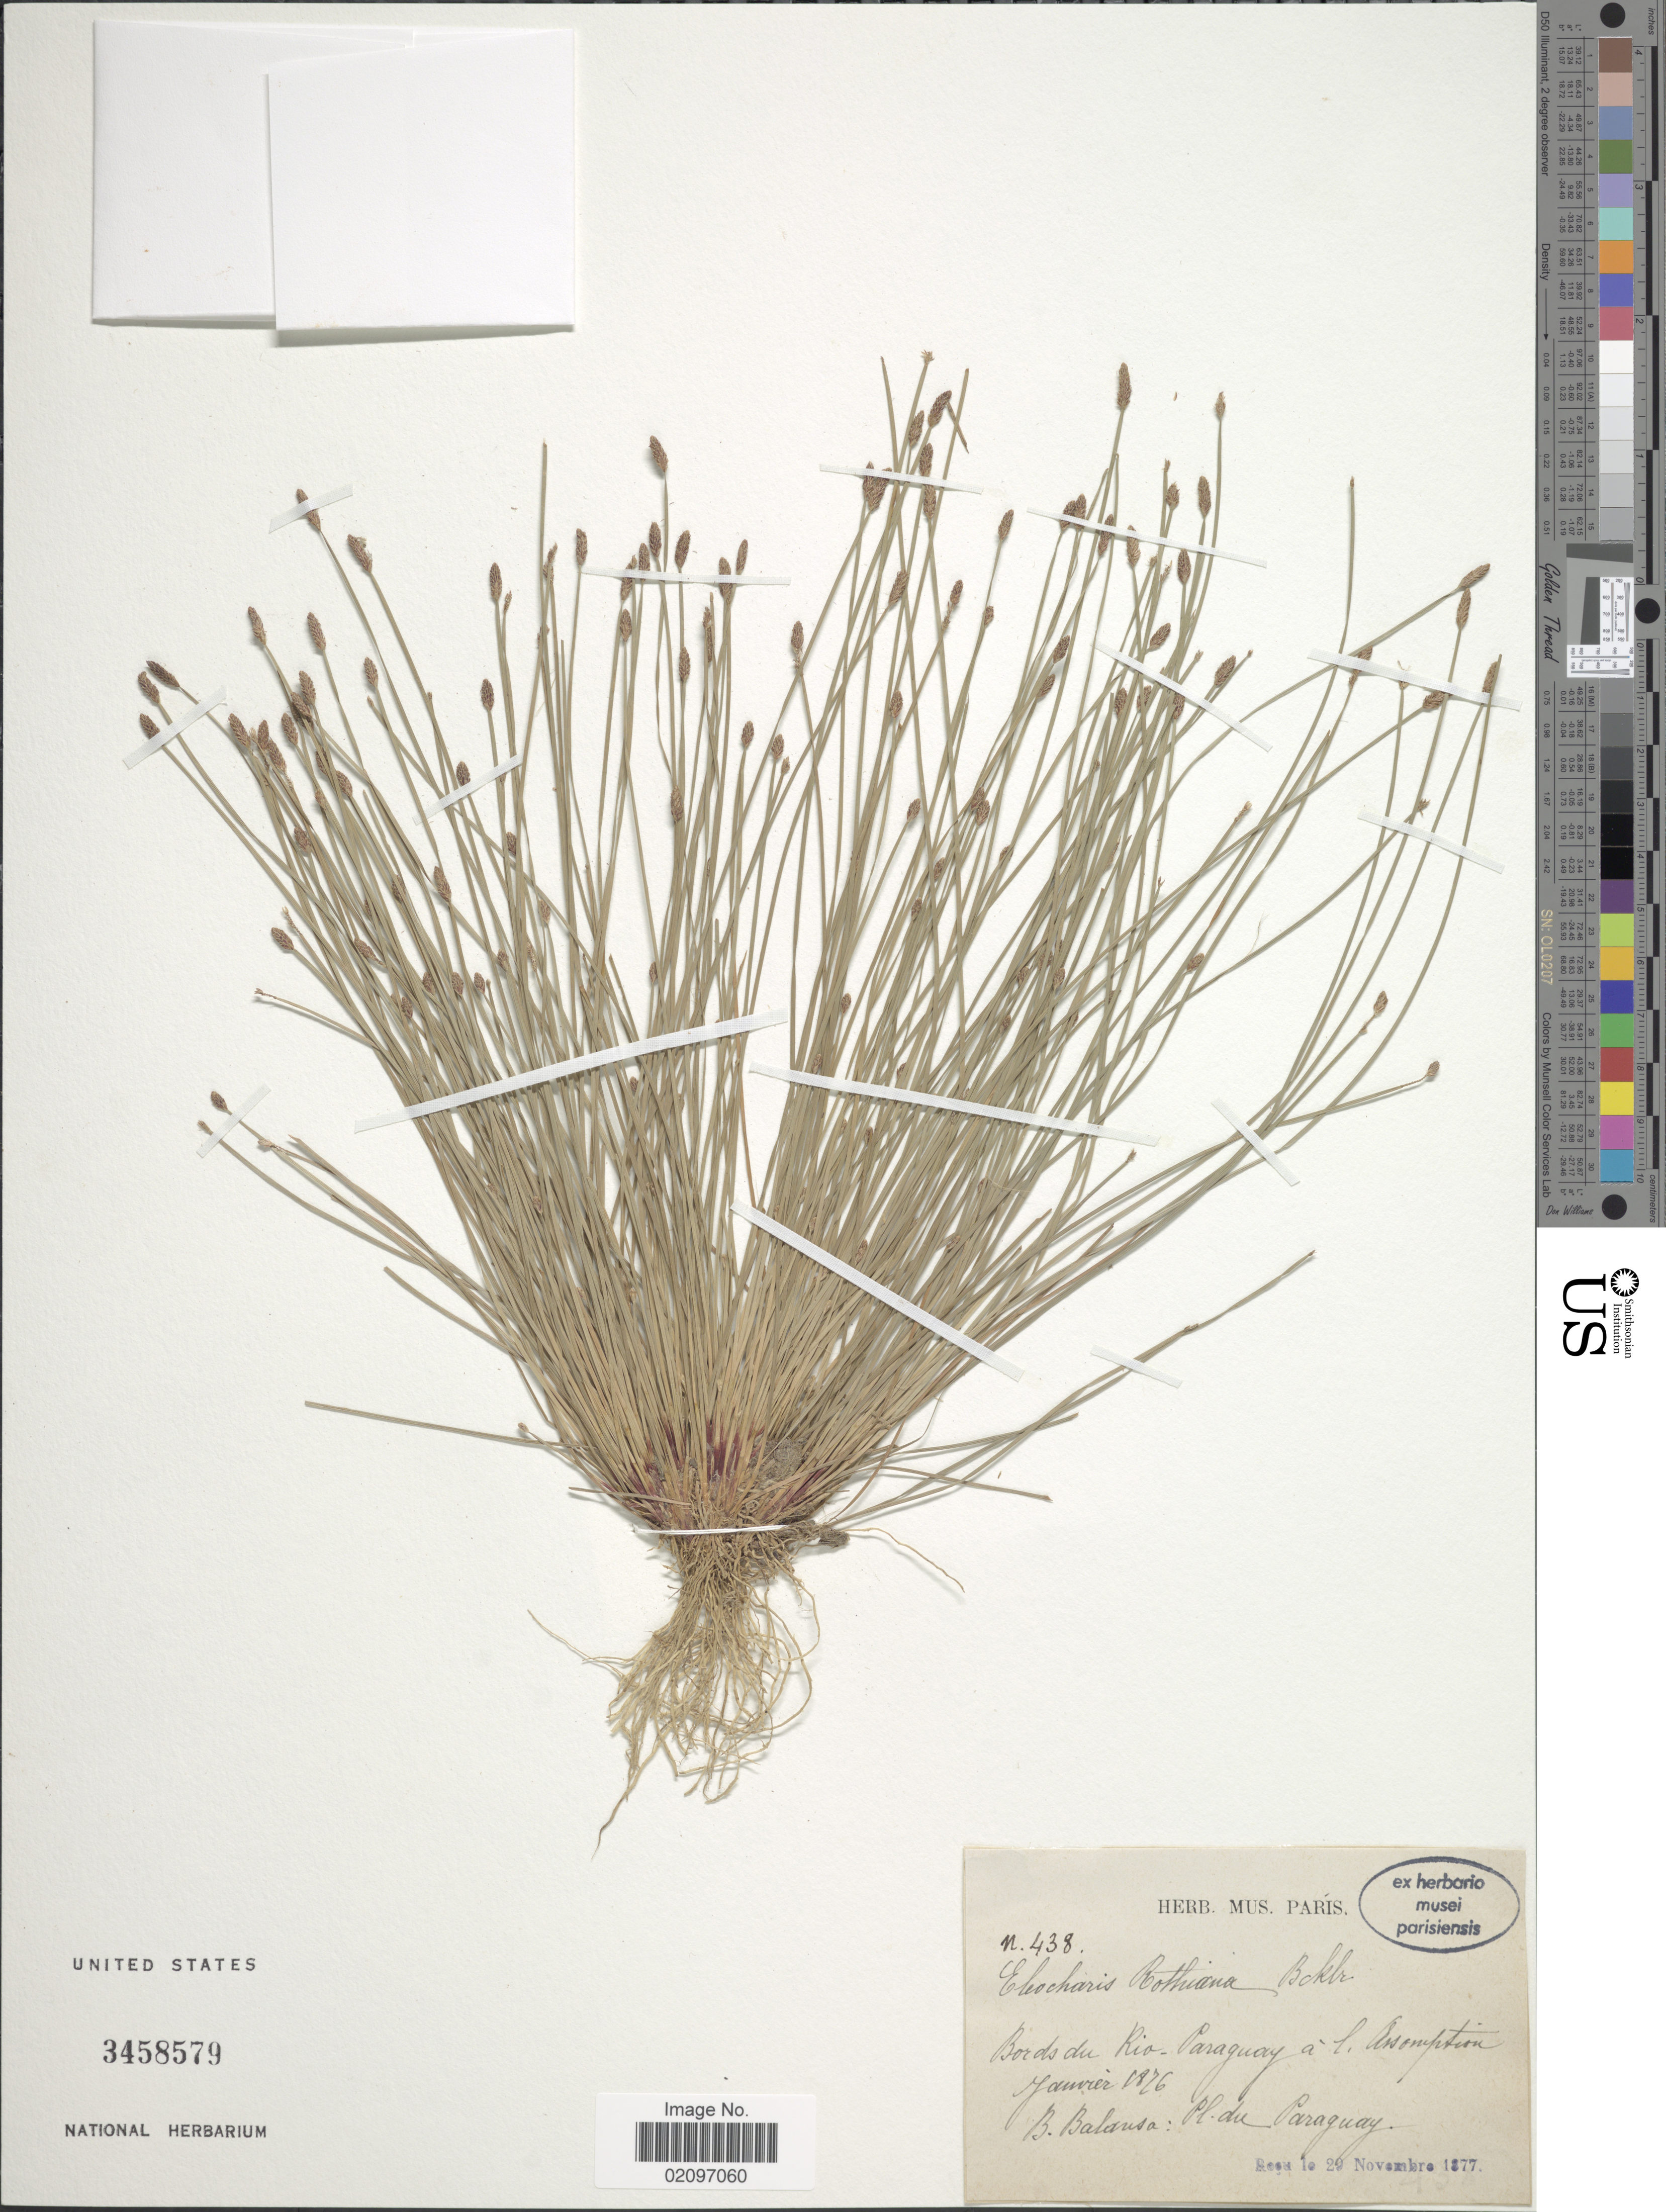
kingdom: Plantae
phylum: Tracheophyta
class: Liliopsida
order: Poales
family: Cyperaceae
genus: Eleocharis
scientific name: Eleocharis balansaiana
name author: Boeckeler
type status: Isotype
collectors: B. Balansa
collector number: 438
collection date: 1876-01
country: Paraguay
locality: Bords du Rio Parguay a l. Assomption.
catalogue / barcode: US 3458579